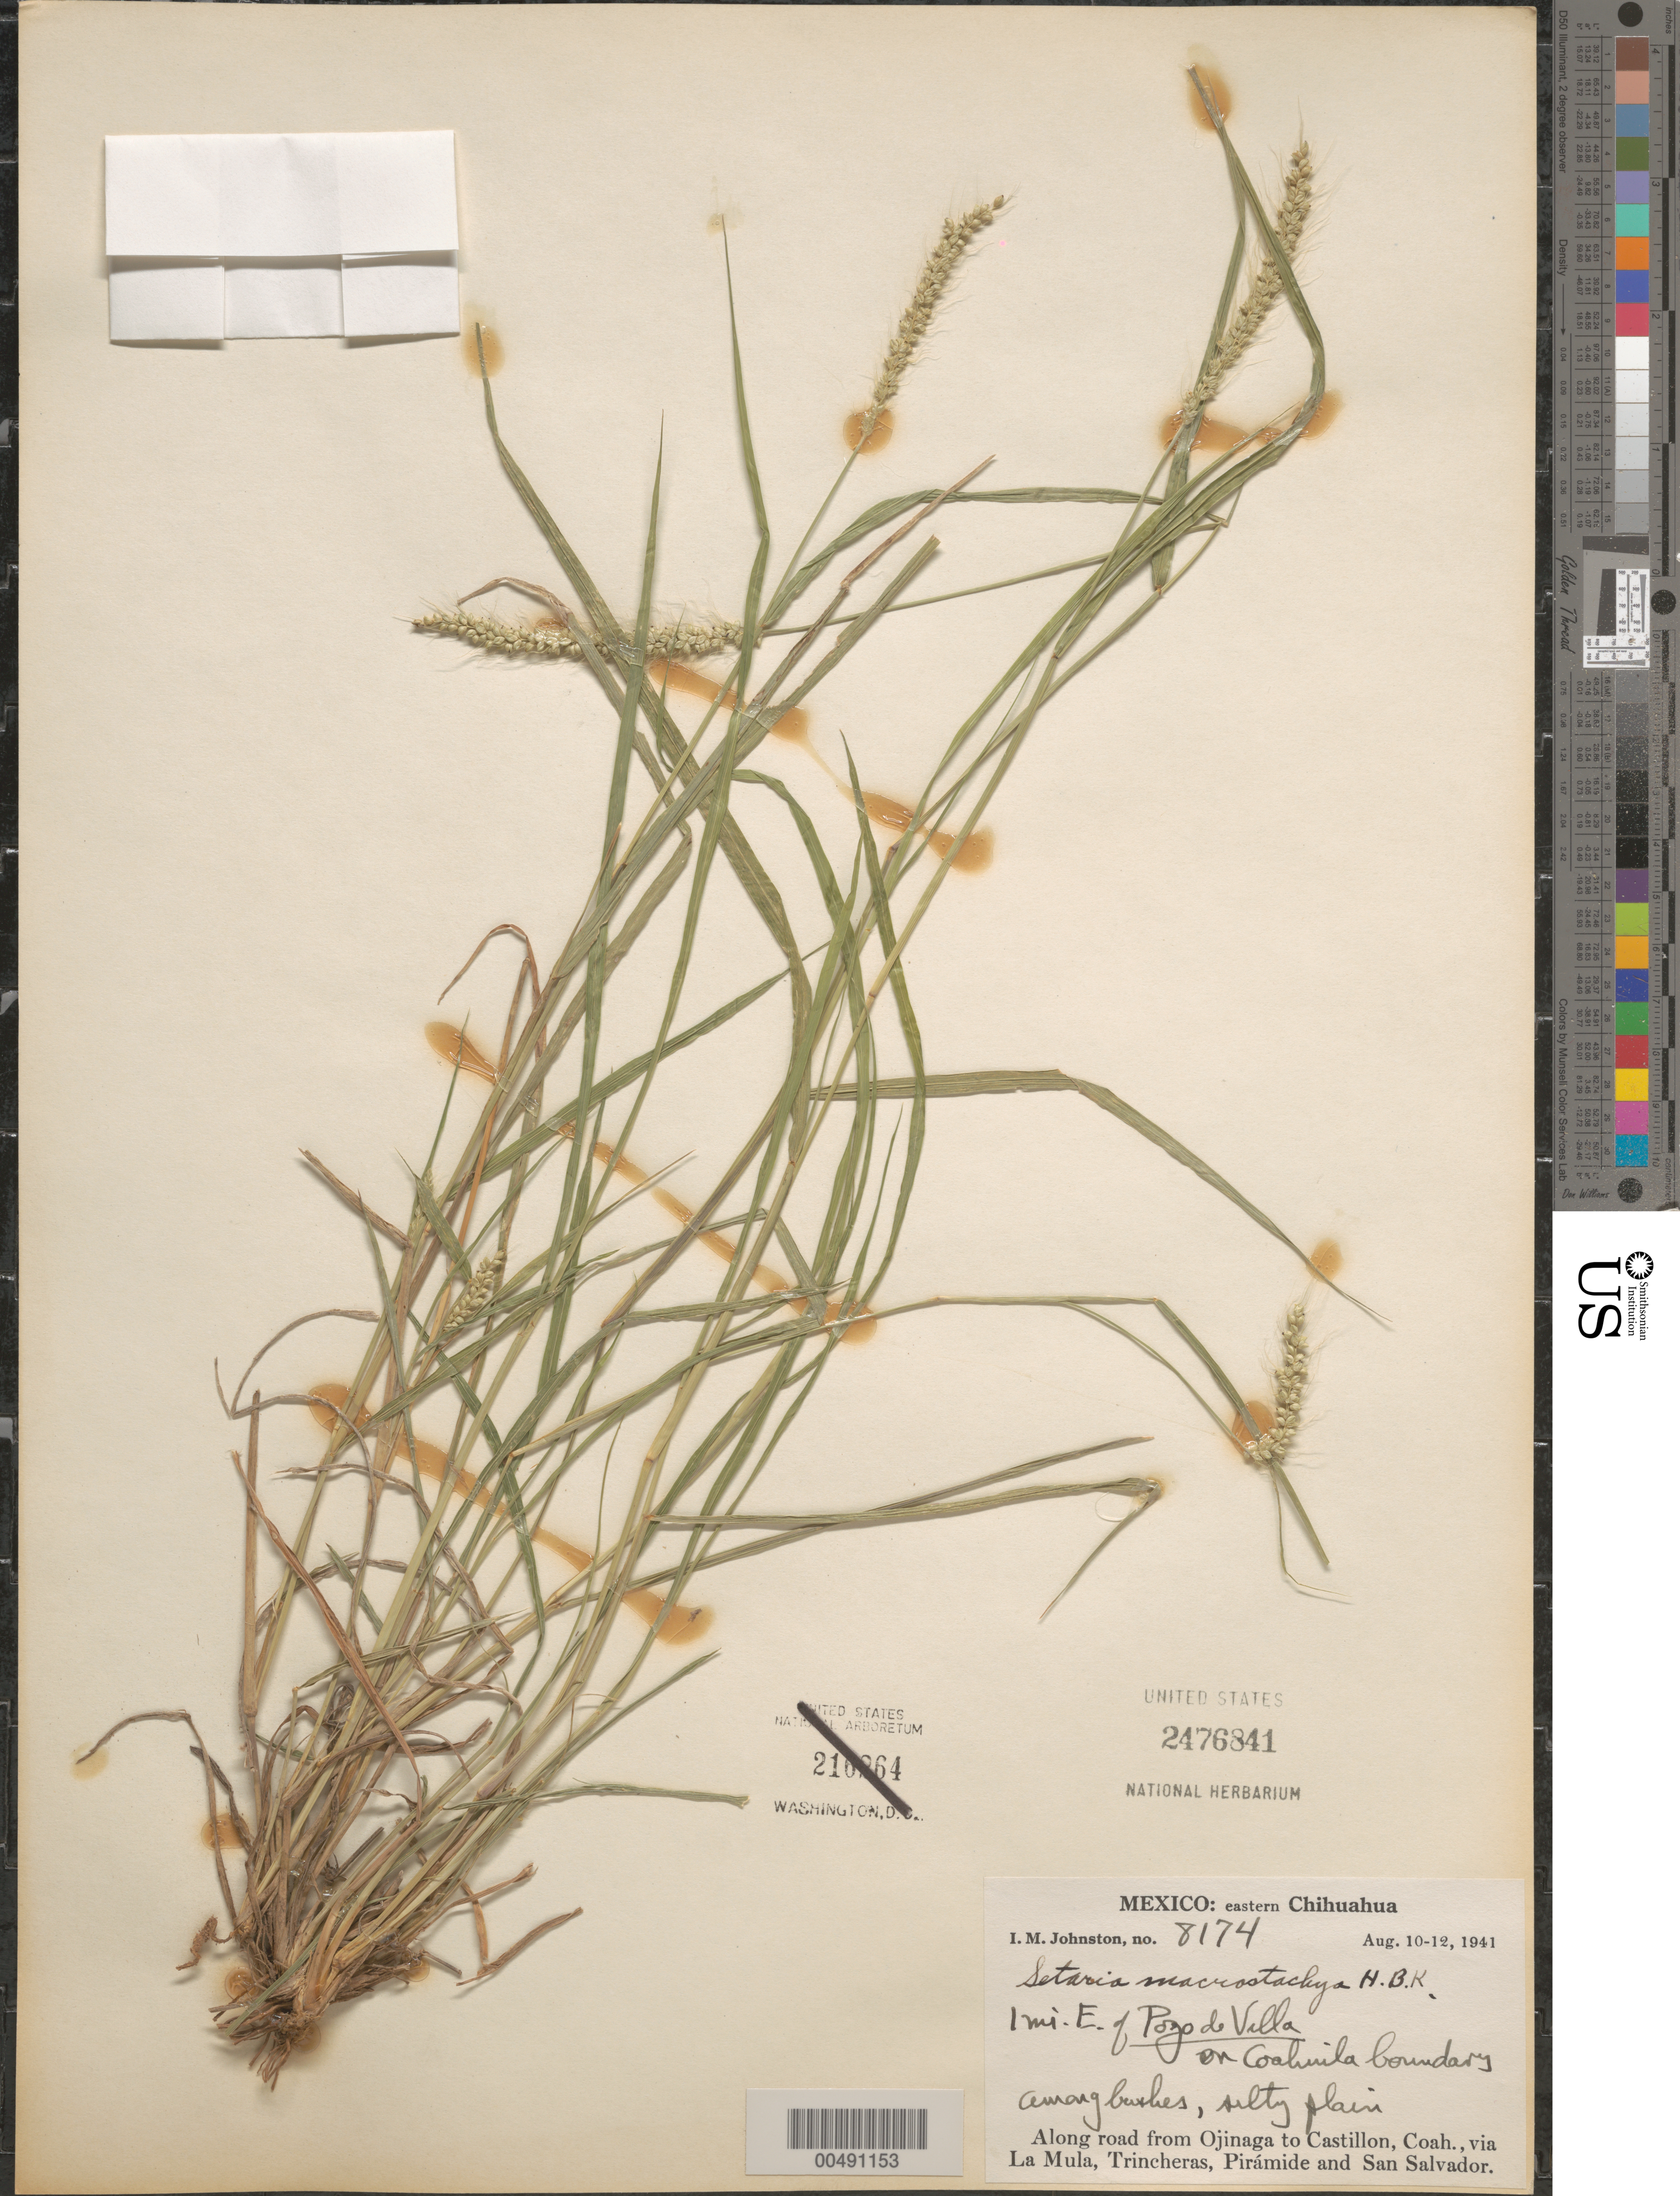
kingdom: Plantae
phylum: Tracheophyta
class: Liliopsida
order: Poales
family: Poaceae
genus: Setaria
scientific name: Setaria macrostachya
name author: Kunth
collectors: I.M. Johnston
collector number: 8174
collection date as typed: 10 Aug 1941 to 12 Aug 1941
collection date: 1941-08-10/1941-08-12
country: Mexico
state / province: Chihuahua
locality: E Chihuahua, 1 mi E of Pozo de Villa on CU boundary, along rd from Ojinaga to Castillon, CU, via La Mula, Trincheras, Pirámid...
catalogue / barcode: US 2476841